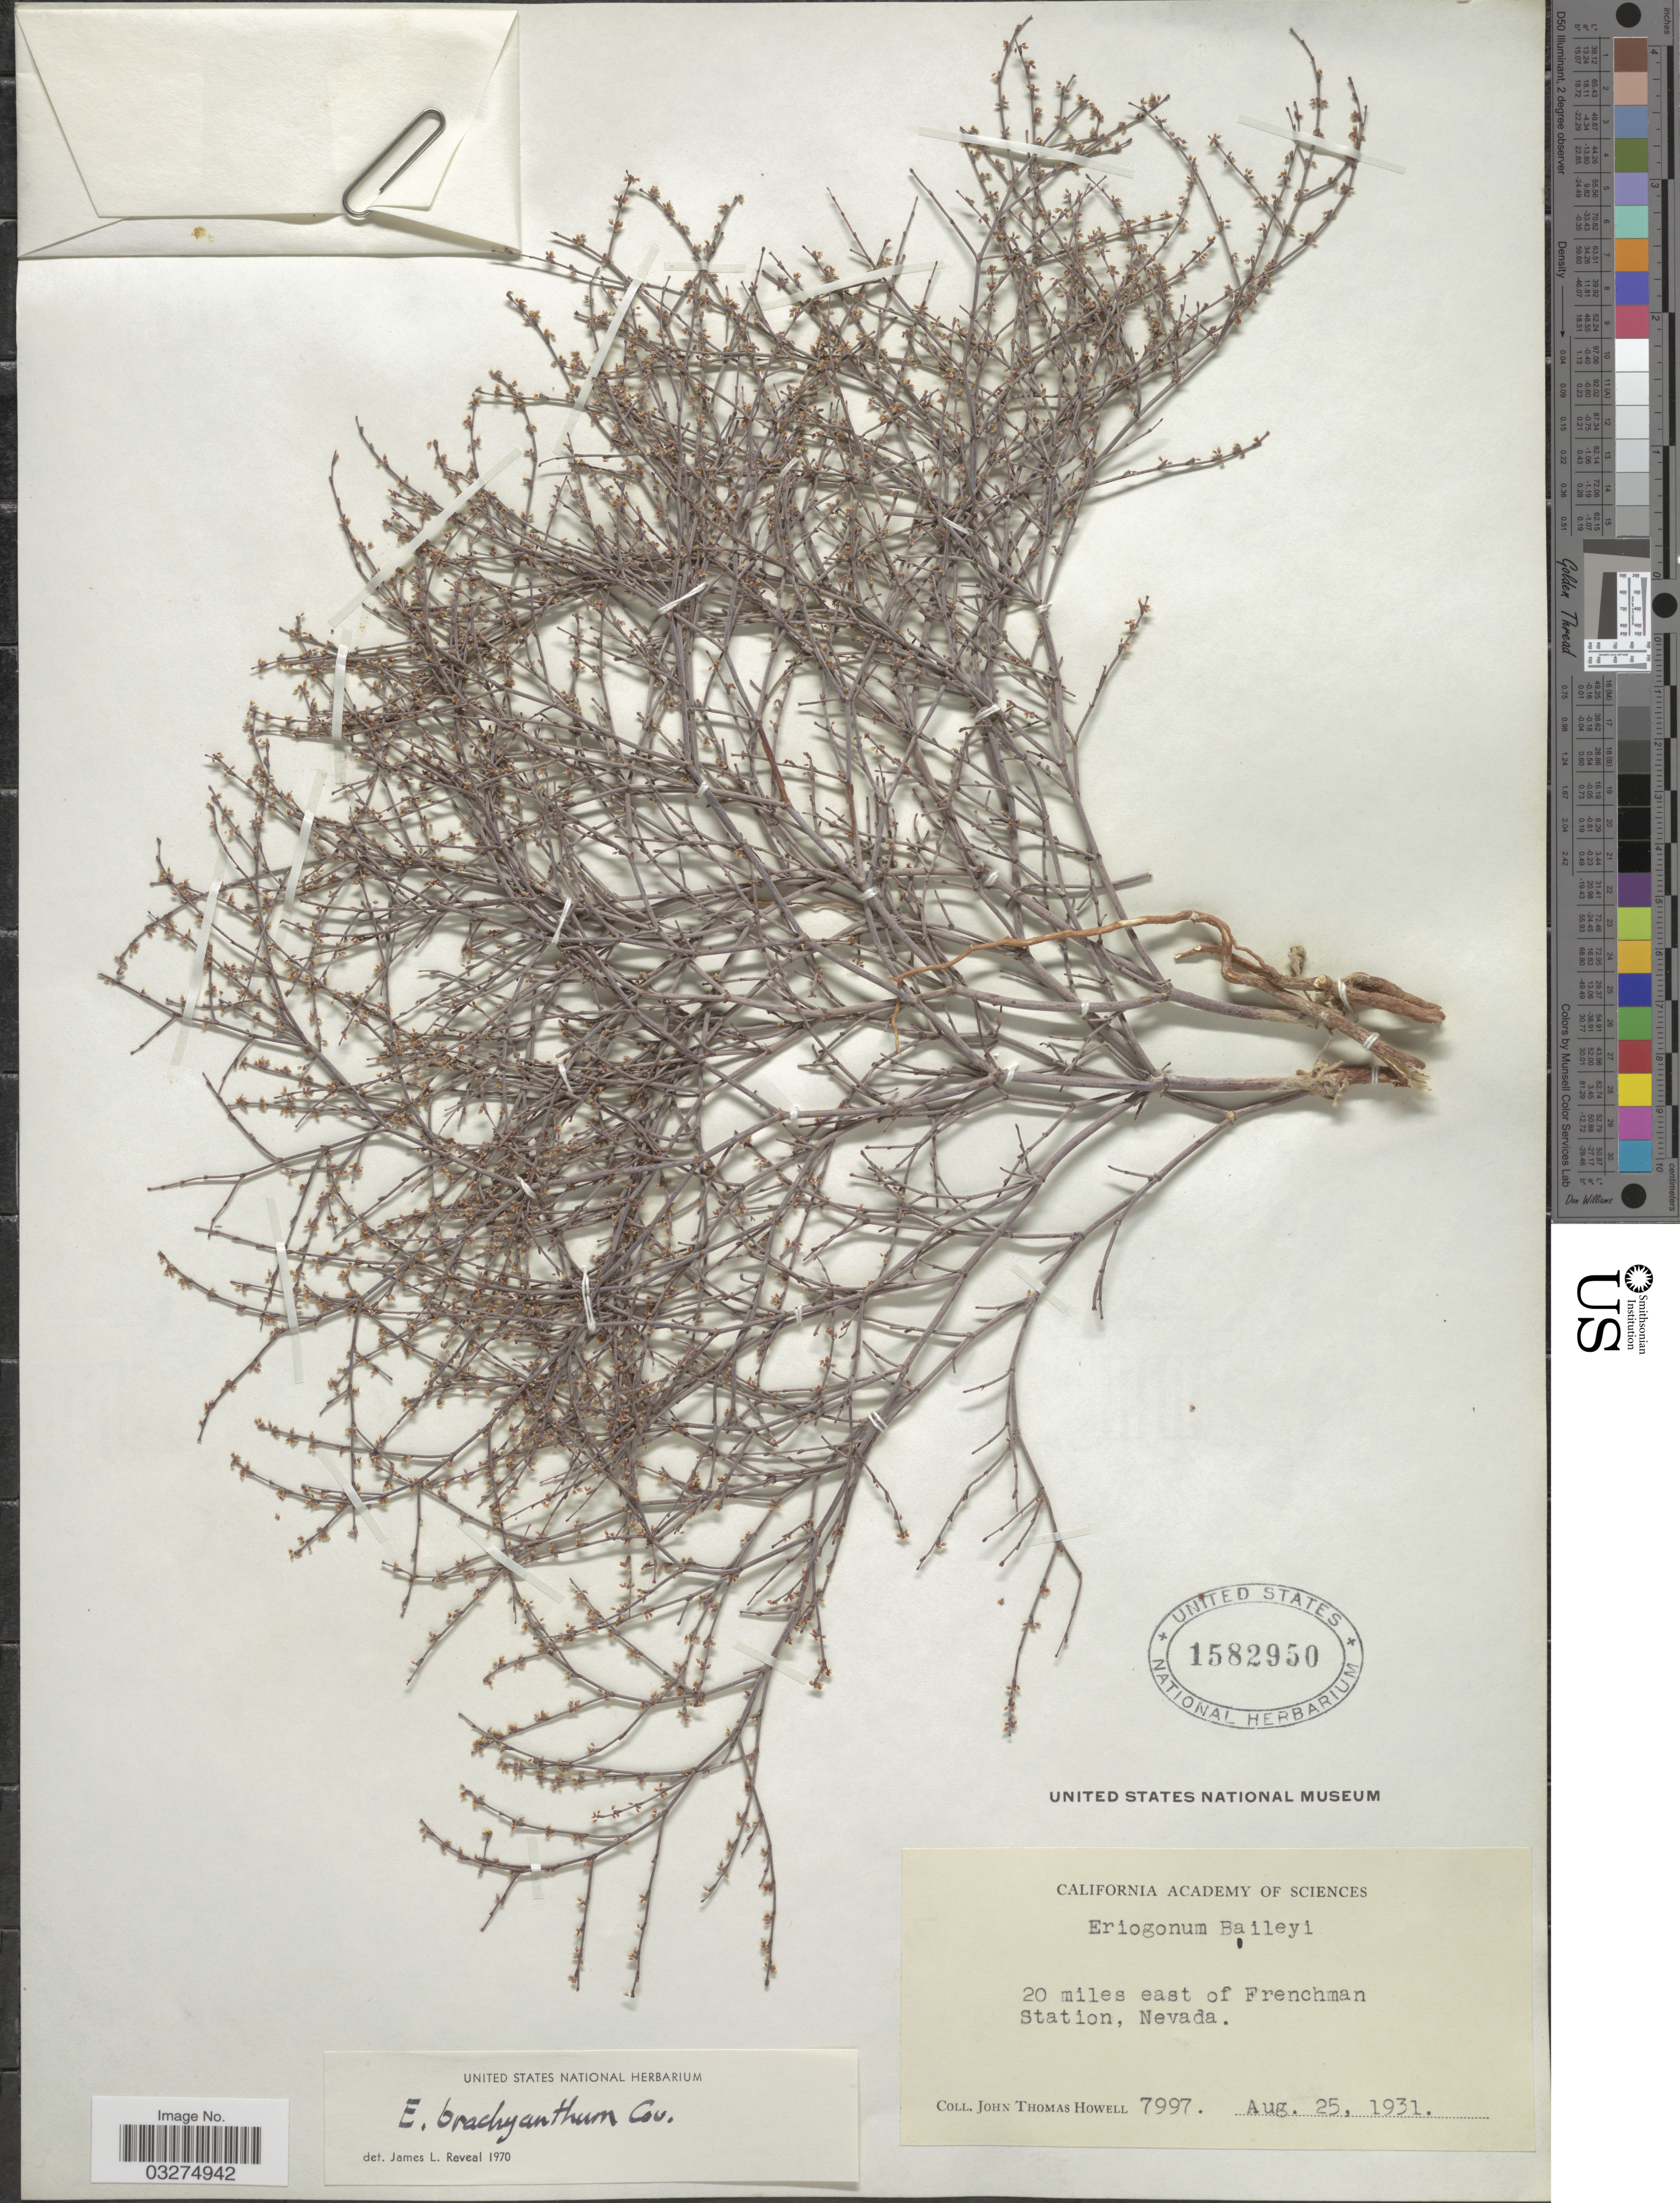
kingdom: Plantae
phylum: Tracheophyta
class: Magnoliopsida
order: Caryophyllales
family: Polygonaceae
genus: Eriogonum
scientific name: Eriogonum brachyanthum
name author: Coville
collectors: J. T. Howell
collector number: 7997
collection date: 1931-08-25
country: United States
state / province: Nevada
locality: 20 miles east of Frenchman Station.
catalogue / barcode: US 1582950